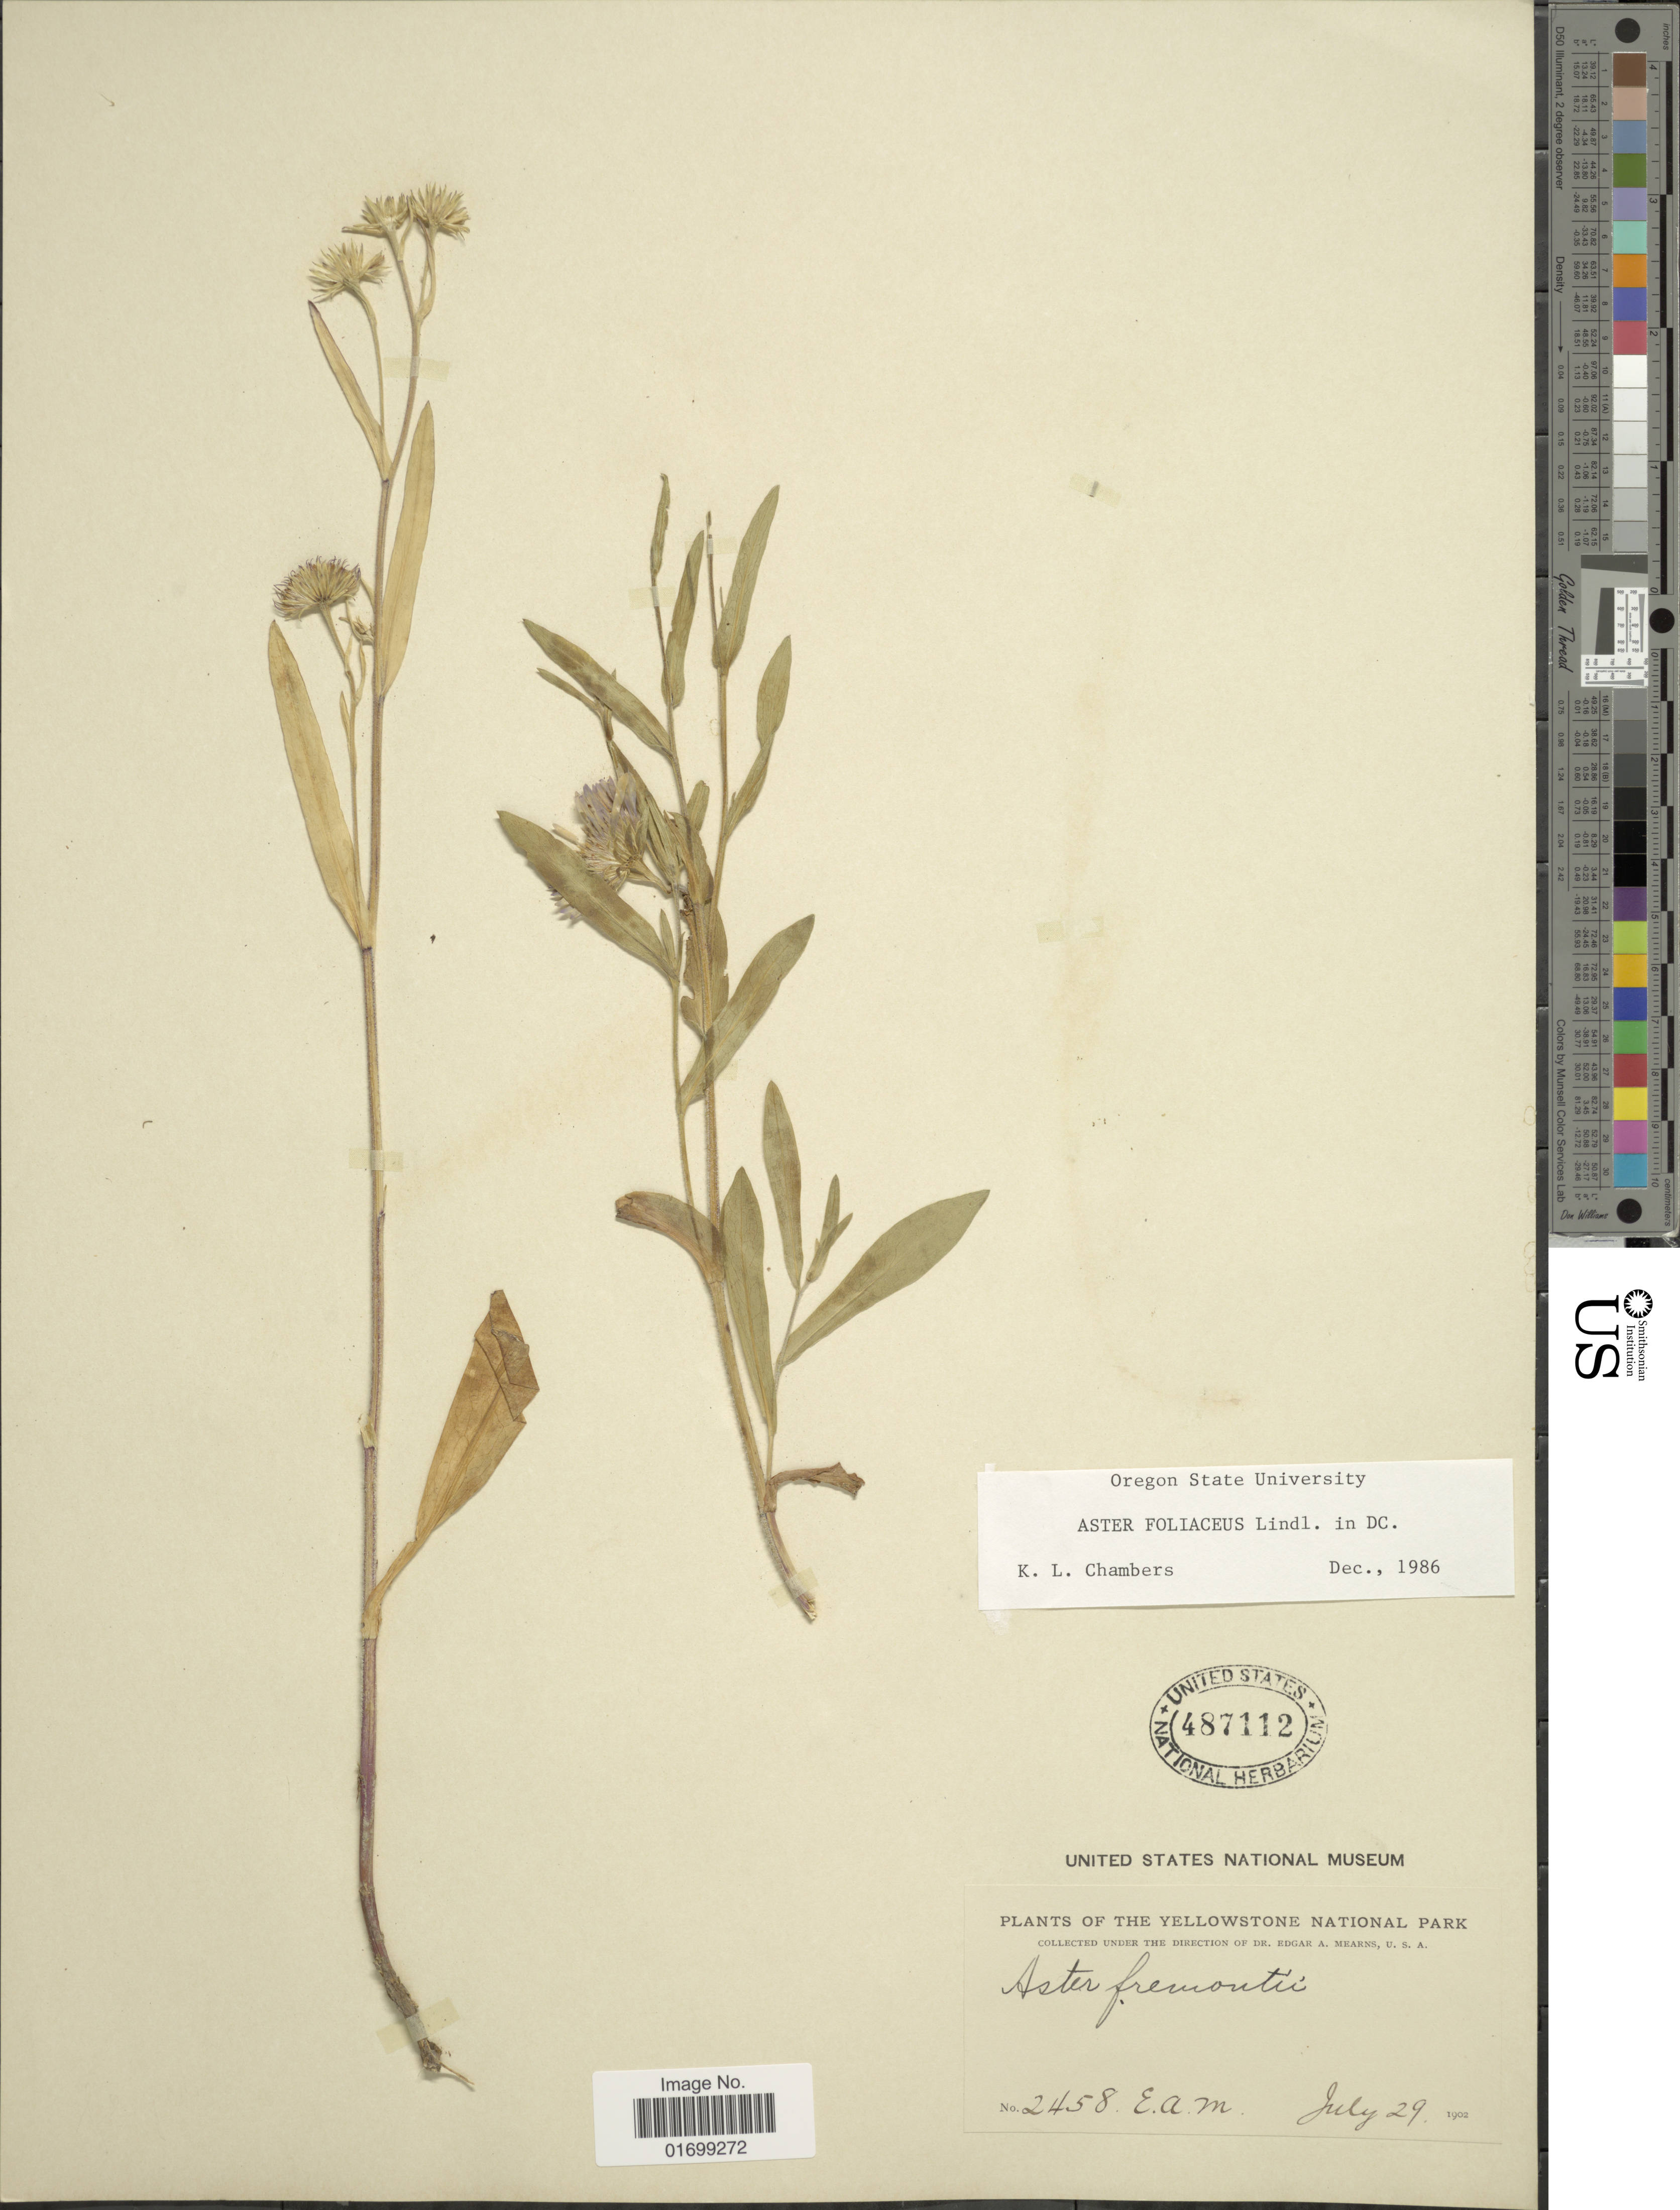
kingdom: Plantae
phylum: Tracheophyta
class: Magnoliopsida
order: Asterales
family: Asteraceae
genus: Symphyotrichum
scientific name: Symphyotrichum foliaceum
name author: (Lindl. ex DC.) G.L. Nesom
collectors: E. A. Mearns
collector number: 2458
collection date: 1902-07-29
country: United States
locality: Yellowstone National Park.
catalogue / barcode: US 487112